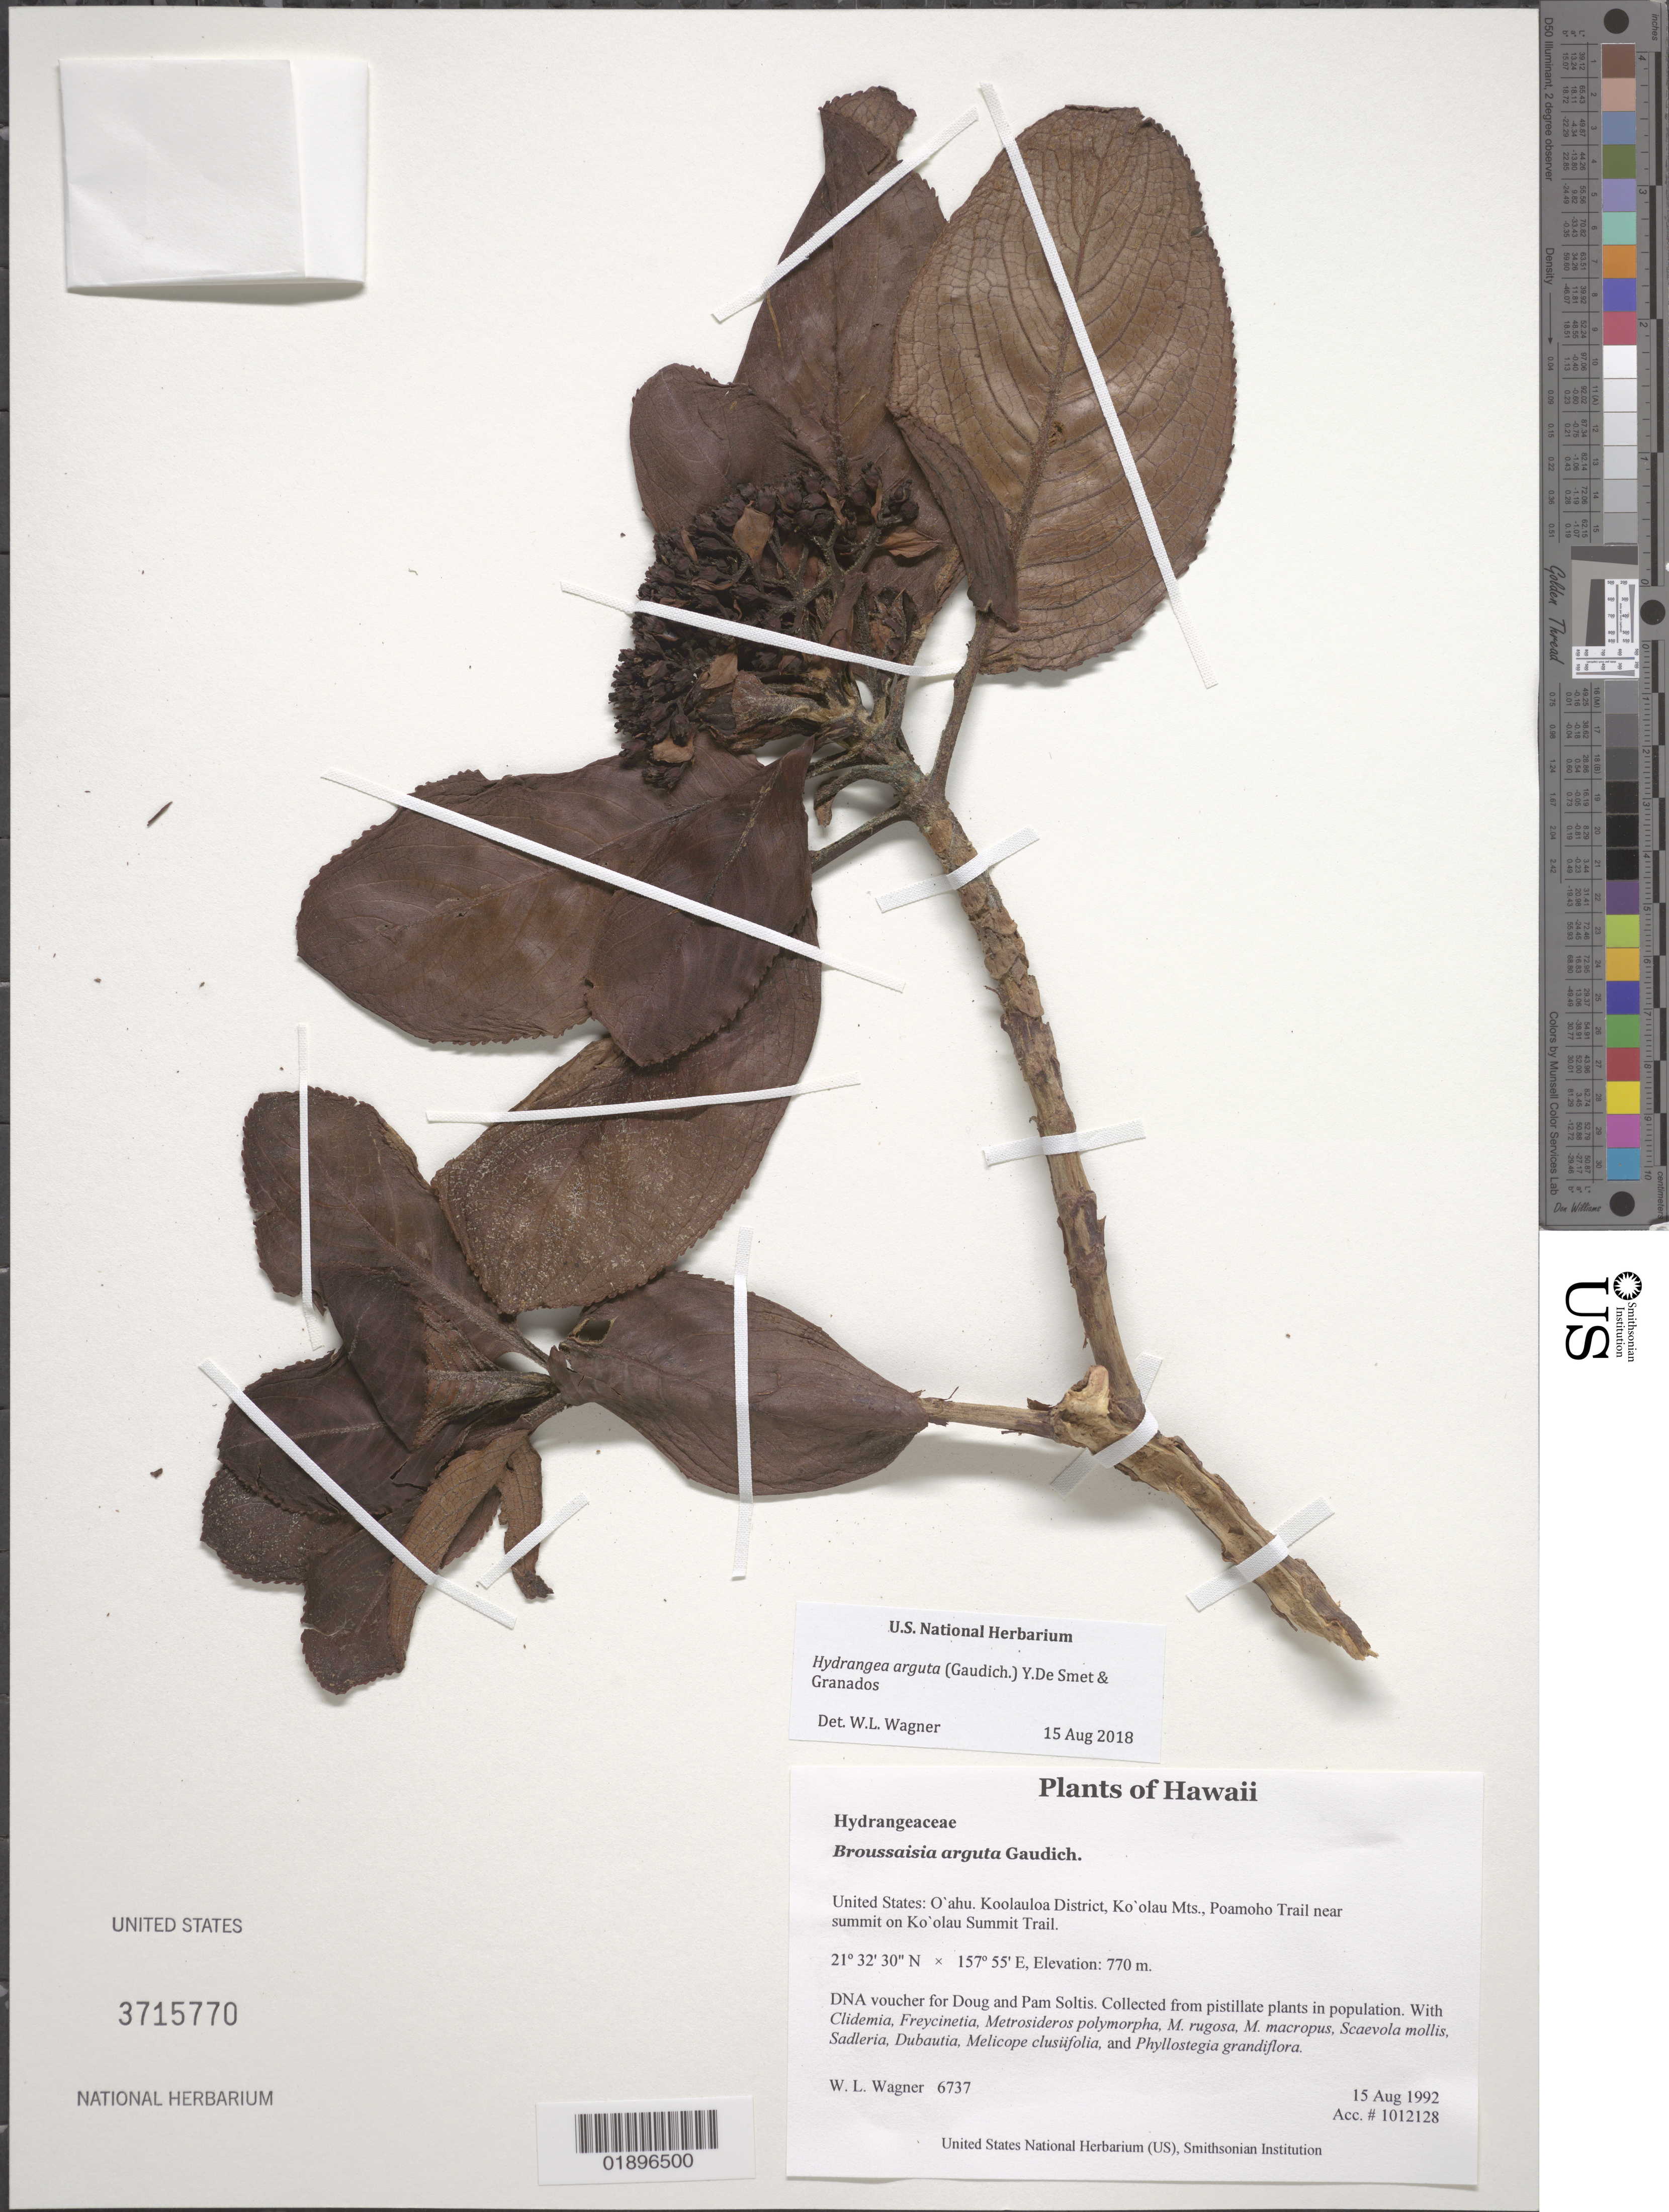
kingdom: Plantae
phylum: Tracheophyta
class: Magnoliopsida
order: Cornales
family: Hydrangeaceae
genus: Hydrangea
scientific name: Hydrangea arguta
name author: (Gaudich.) Y. De Smet & C. Granados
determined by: Wagner, W. L., (BOT), Smithsonian Institution - National Museum of Natural History (UNITED STATES)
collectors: W. L. Wagner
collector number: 6737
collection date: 1992-08-15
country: United States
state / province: Hawaii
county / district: Honolulu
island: Oahu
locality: Koolauloa District, Ko'olau Mts., Poamoho Trail near summit on Ko'olau Summit Trail.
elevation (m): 770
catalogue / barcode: US 3715770